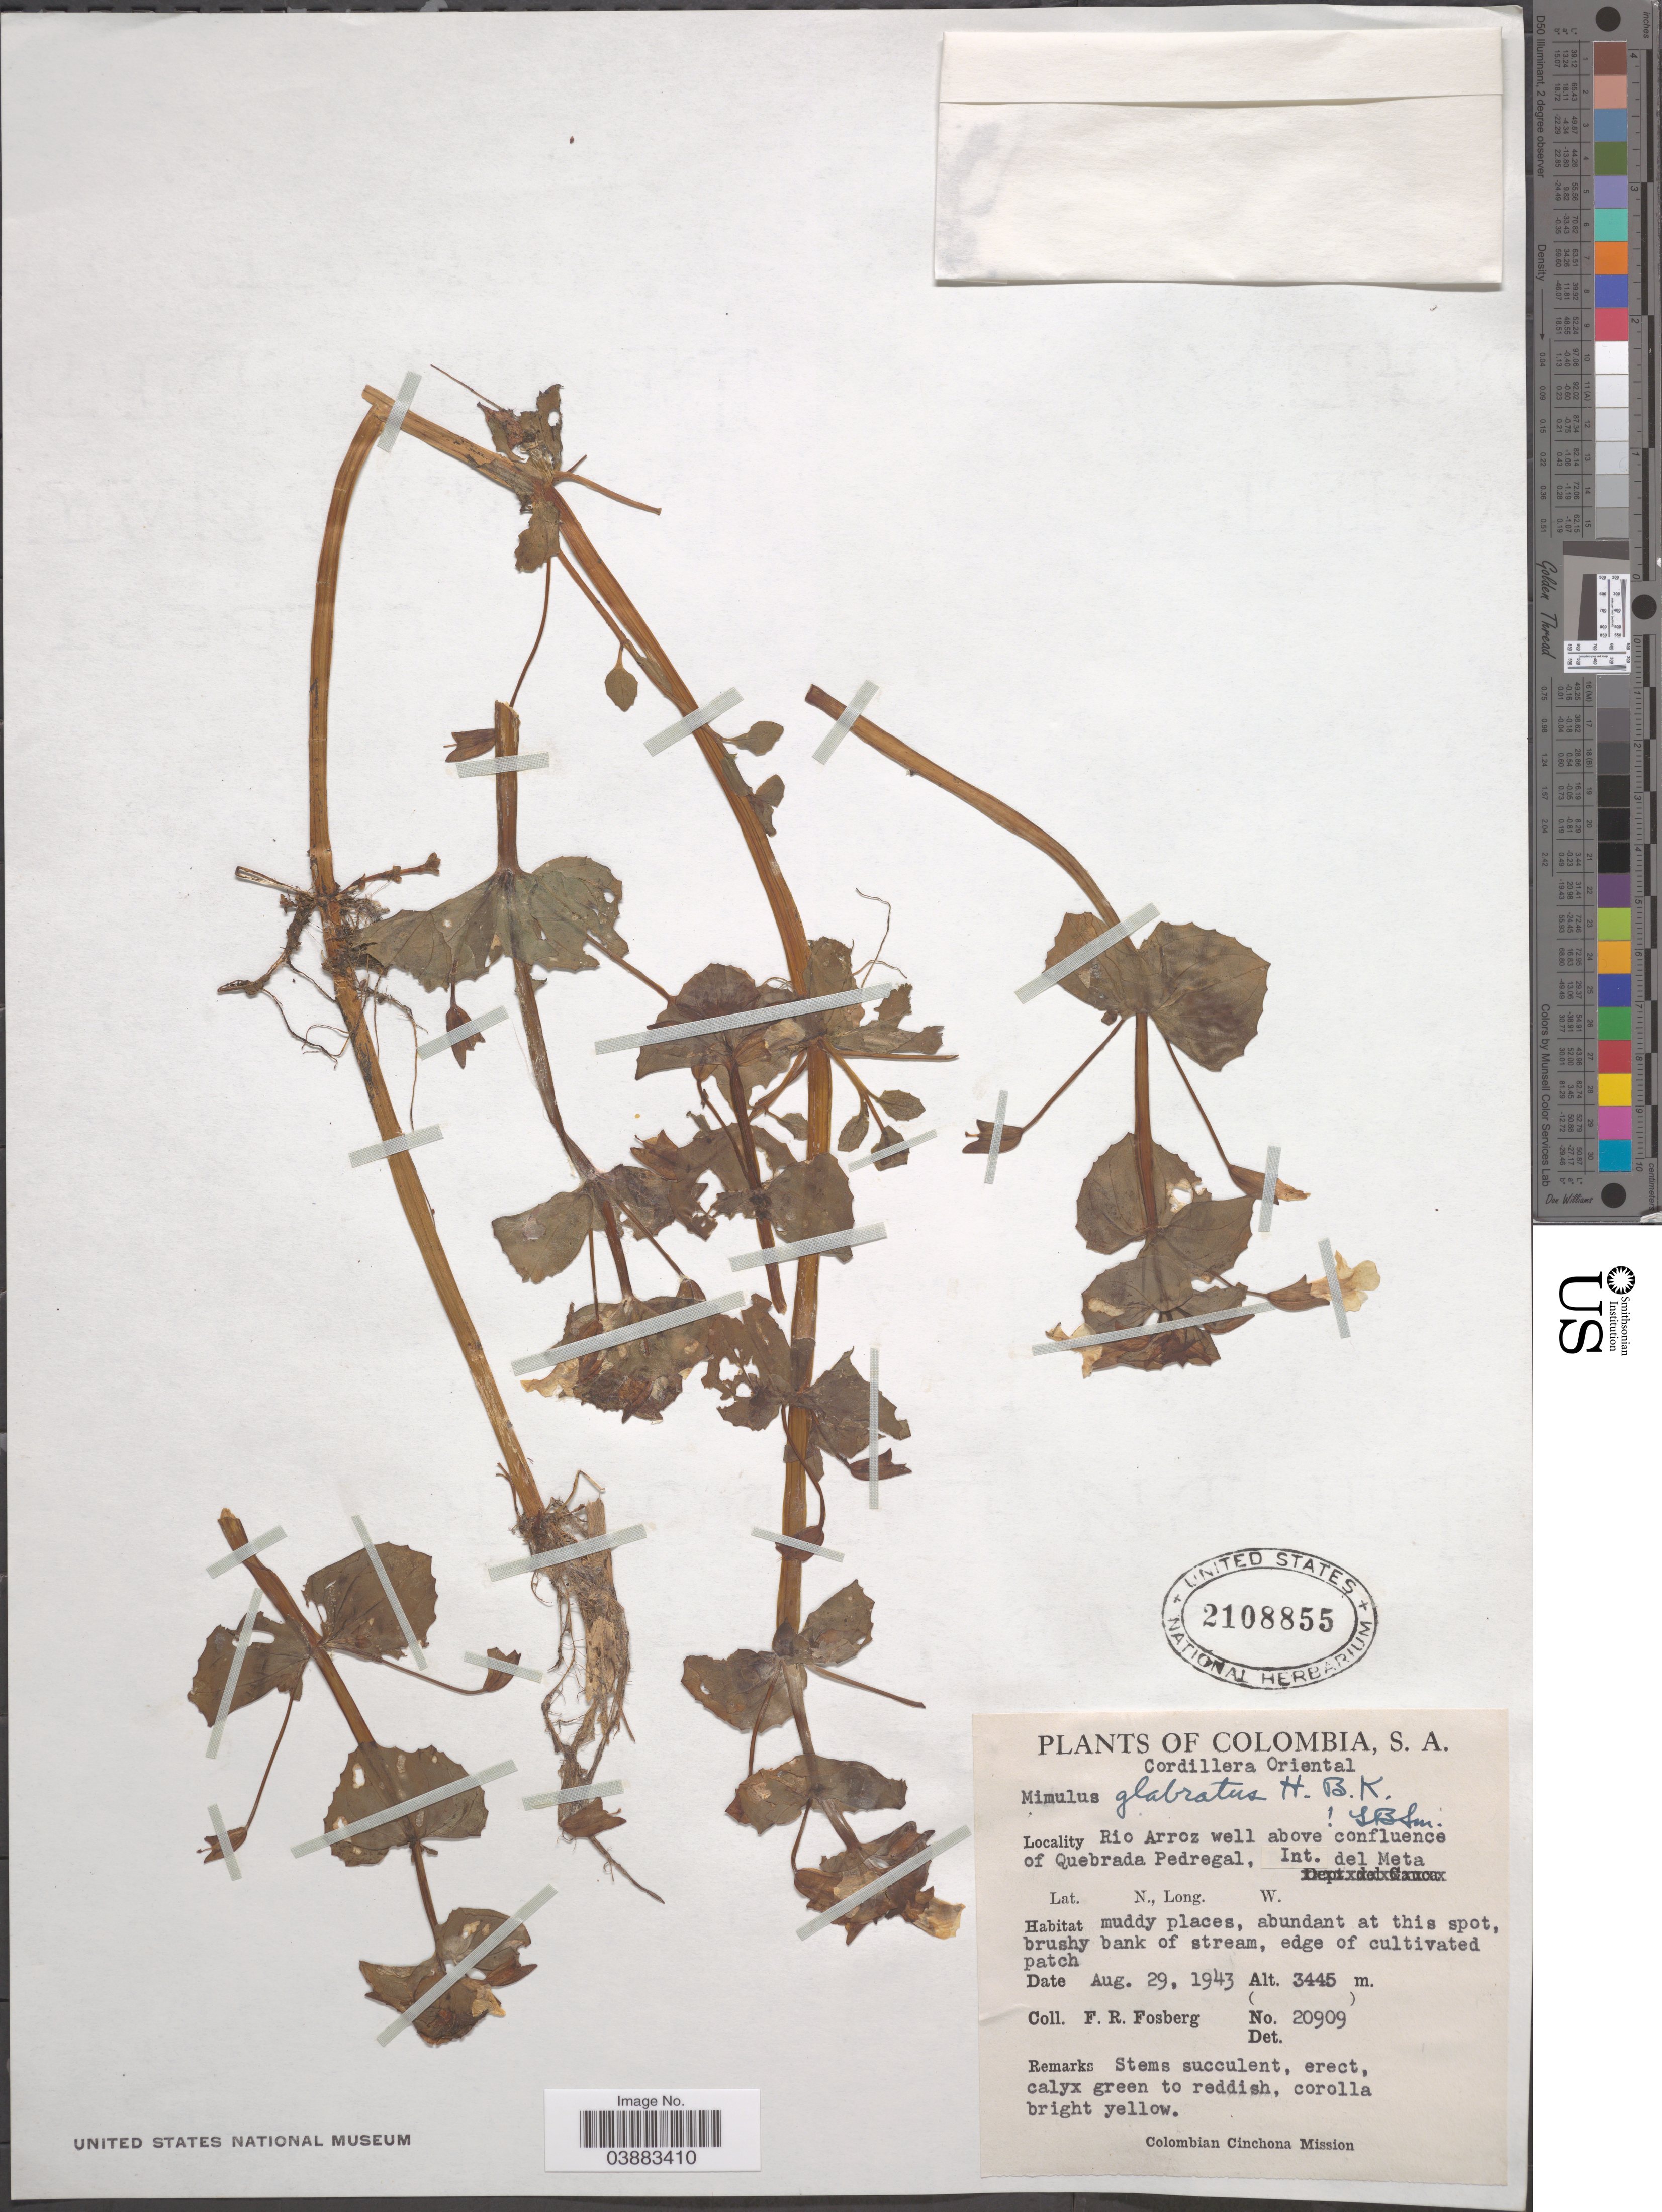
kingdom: Plantae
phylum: Tracheophyta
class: Magnoliopsida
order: Lamiales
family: Phrymaceae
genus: Mimulus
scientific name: Mimulus glabratus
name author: Kunth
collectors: F. R. Fosberg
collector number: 20909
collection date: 1943-08-29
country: Colombia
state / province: Meta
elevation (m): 3445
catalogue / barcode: US 2108855